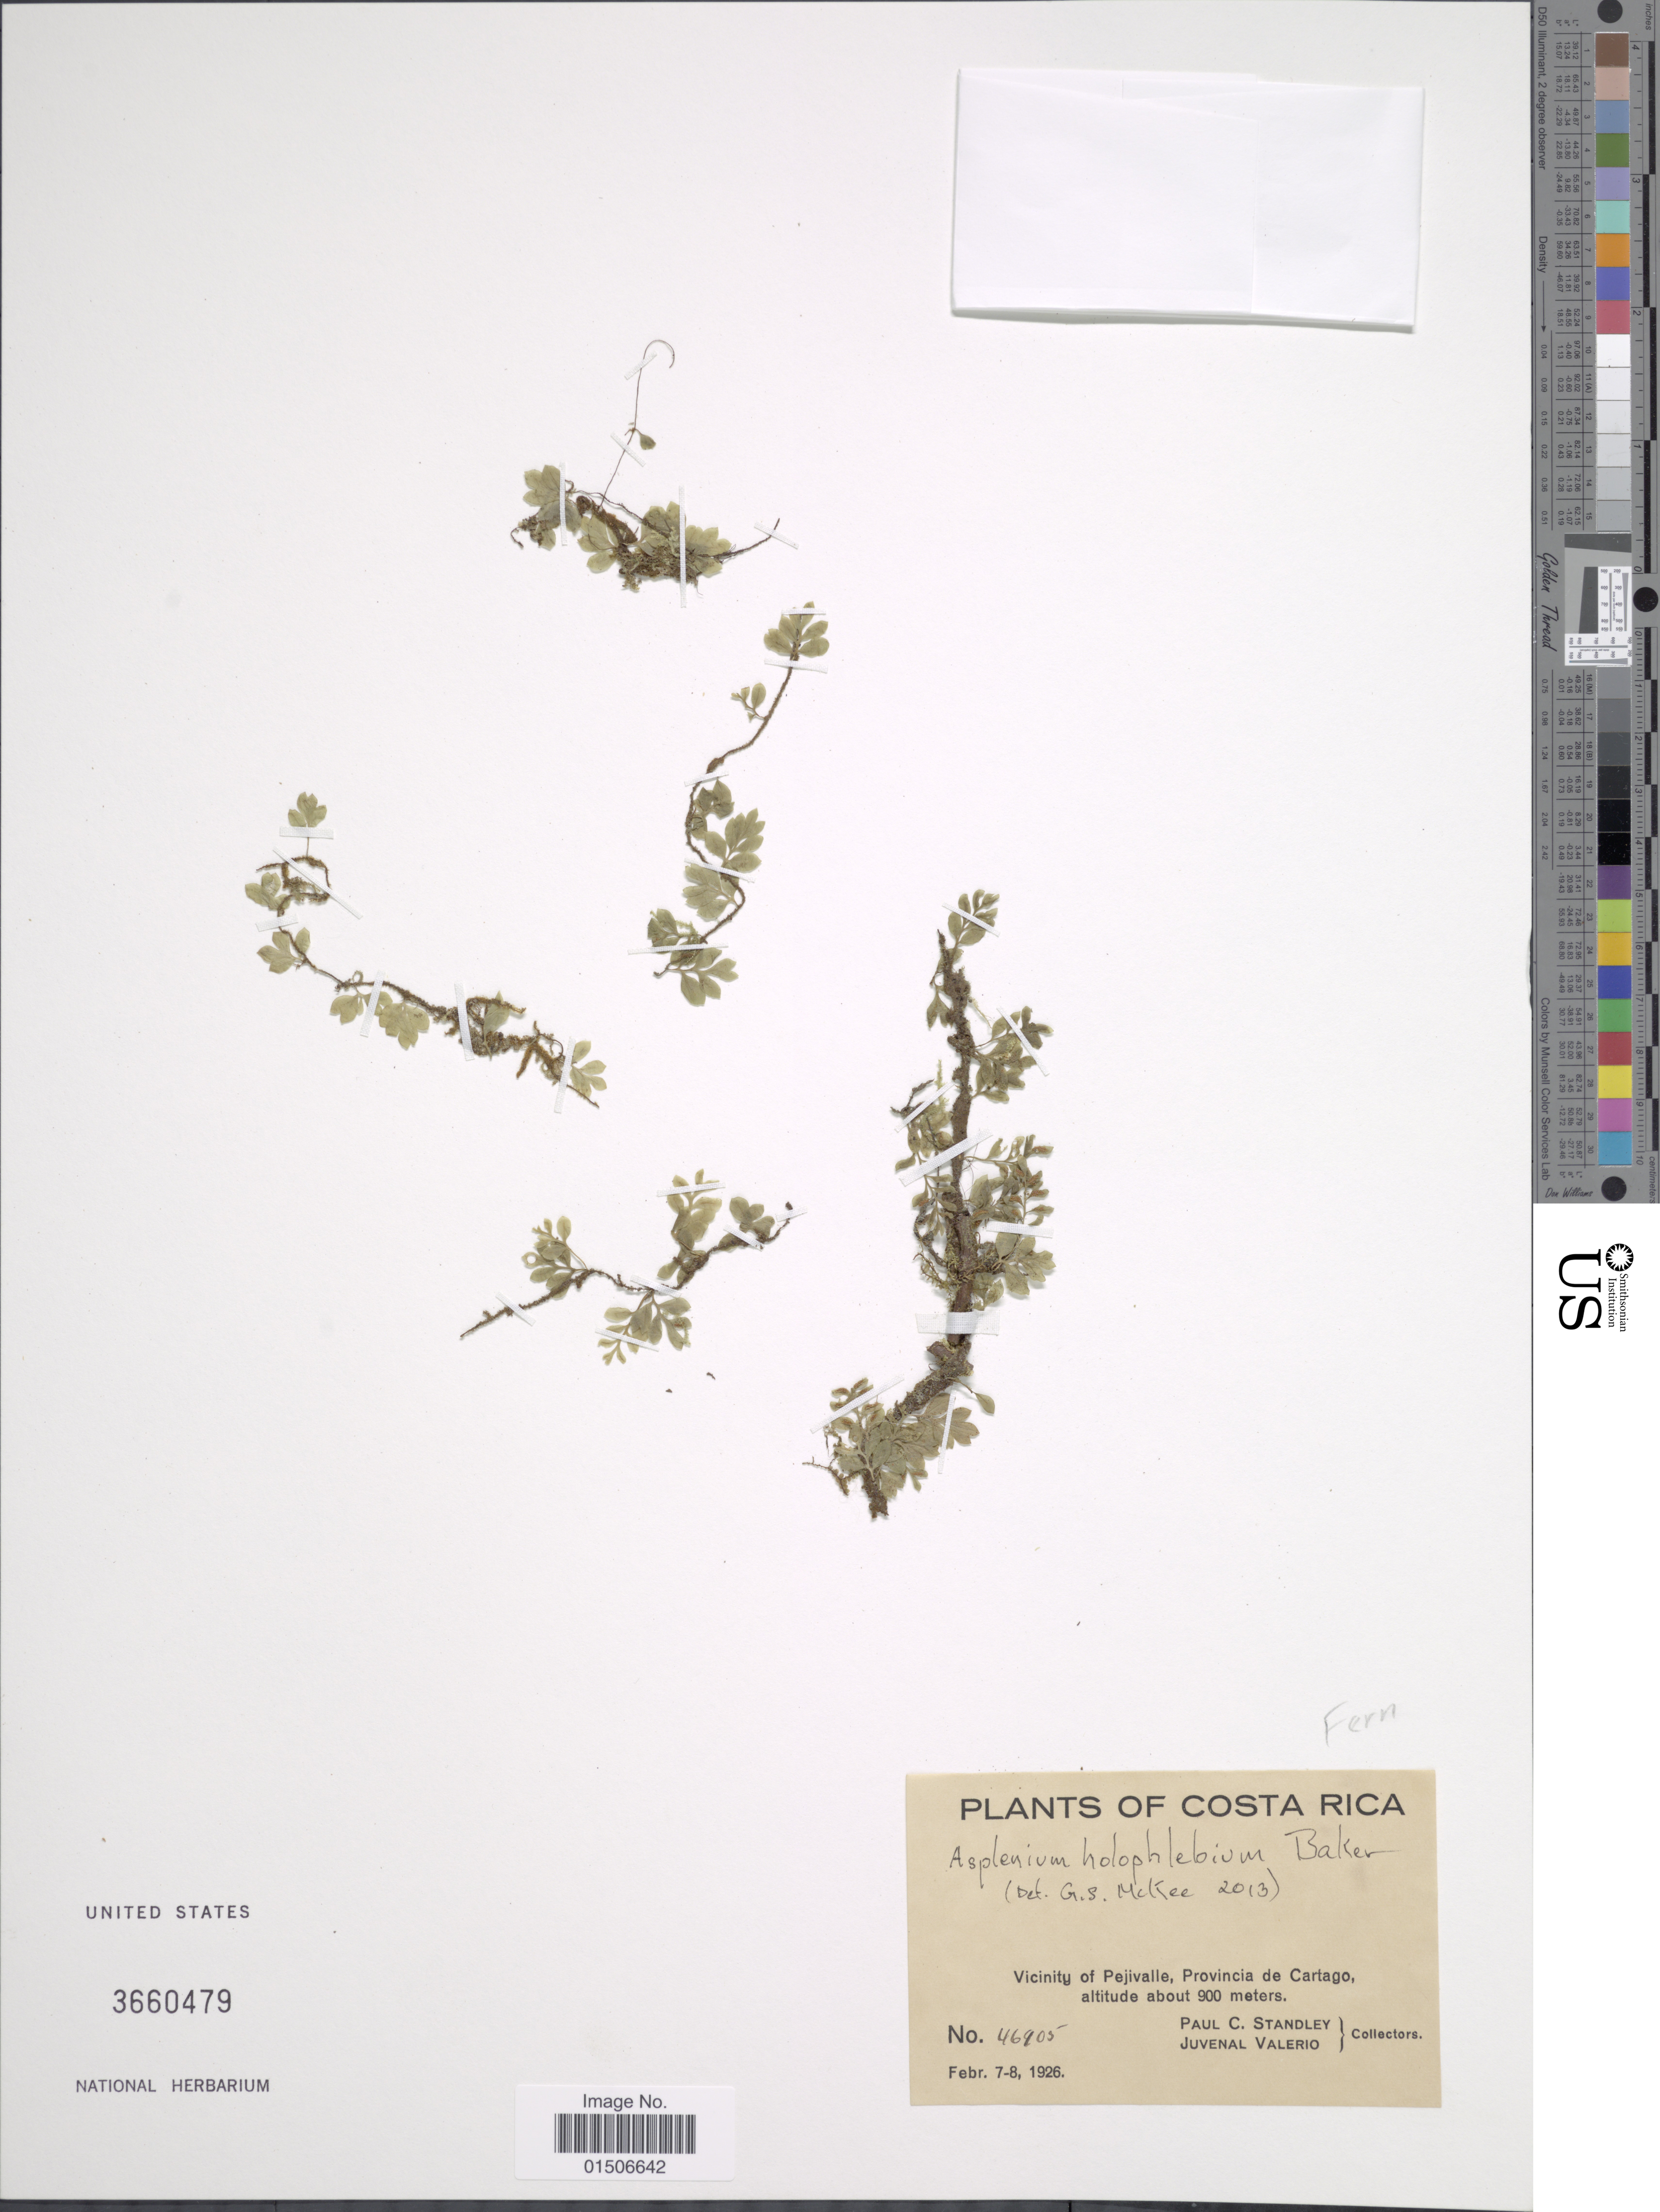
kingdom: Plantae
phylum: Tracheophyta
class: Polypodiopsida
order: Polypodiales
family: Aspleniaceae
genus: Asplenium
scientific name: Asplenium holophlebium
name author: Baker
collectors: P. C. Standley & J. Valerio R.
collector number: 46905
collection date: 1926-02-07/1926-02-08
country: Costa Rica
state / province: Cartago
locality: Vicinity of Pejivalle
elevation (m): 900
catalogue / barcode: US 3660479